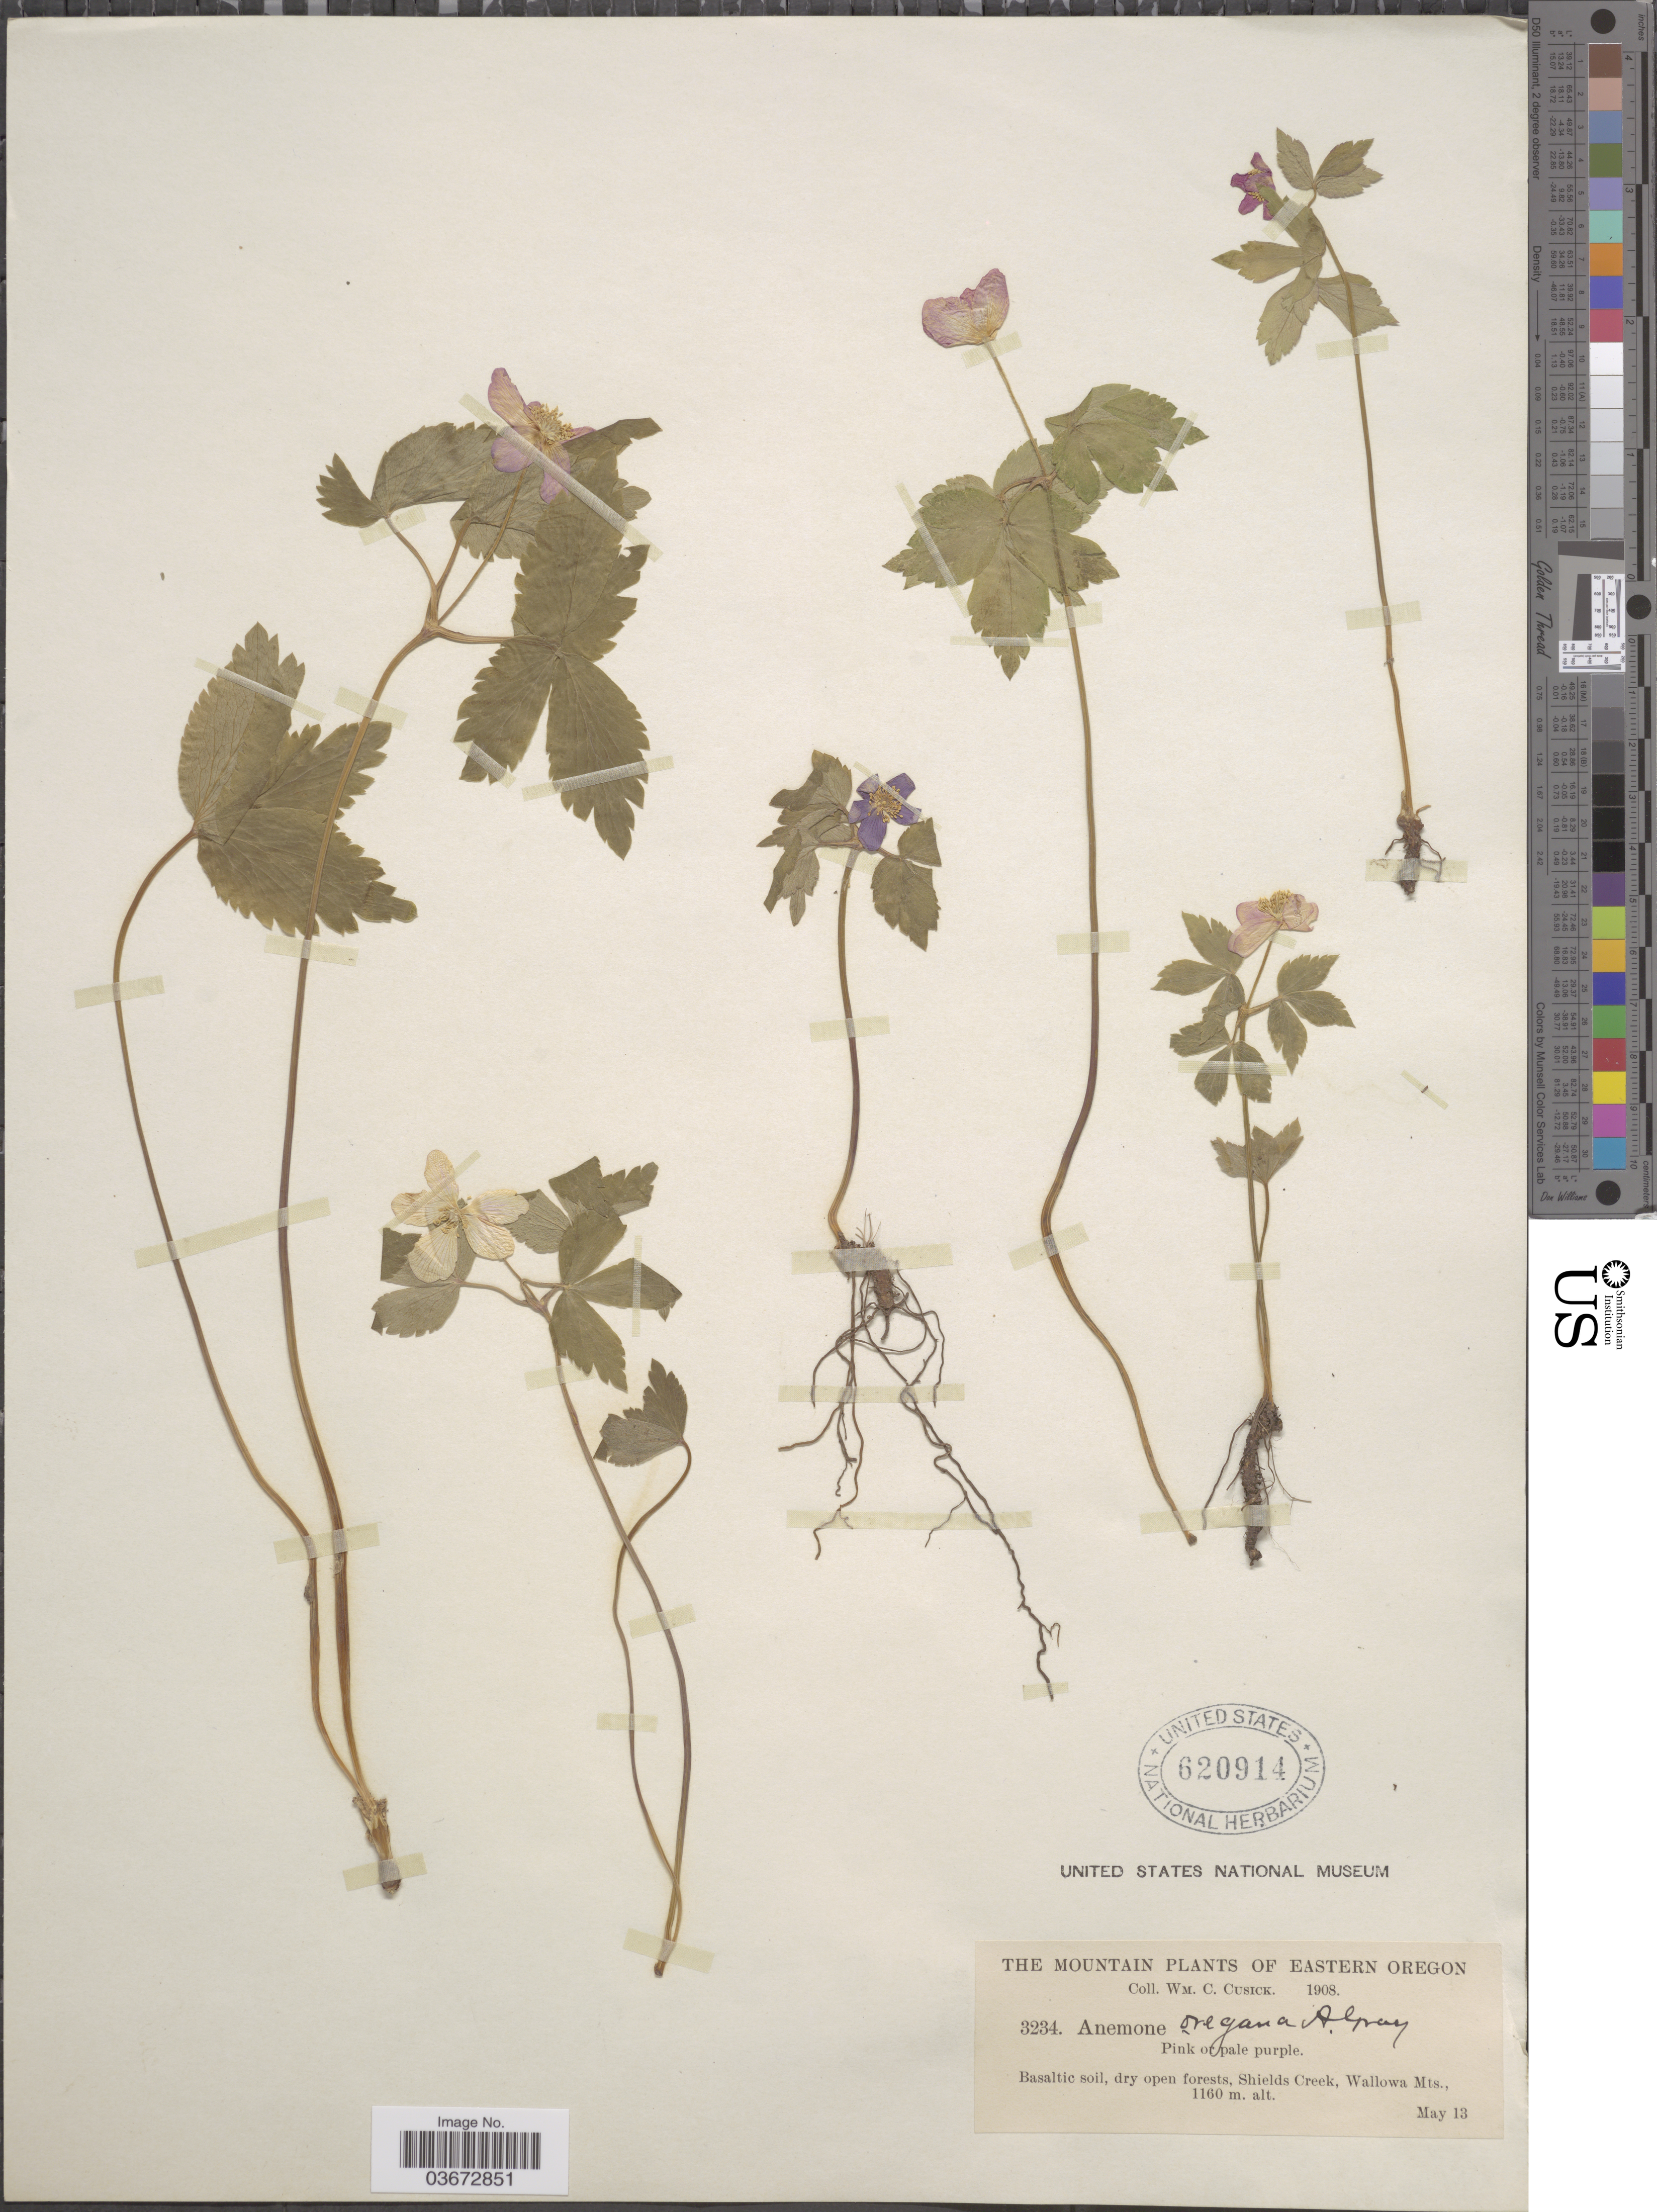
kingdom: Plantae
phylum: Tracheophyta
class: Magnoliopsida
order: Ranunculales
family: Ranunculaceae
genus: Anemone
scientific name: Anemone quinquefolia var. oregana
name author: (A. Gray) B.L. Rob.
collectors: W. C. Cusick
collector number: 3234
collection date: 1908-05-13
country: United States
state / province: Oregon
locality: The Mountain of Eastern Oregon. Shields Creek, Wallowa Mts.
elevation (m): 1160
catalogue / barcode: US 620914